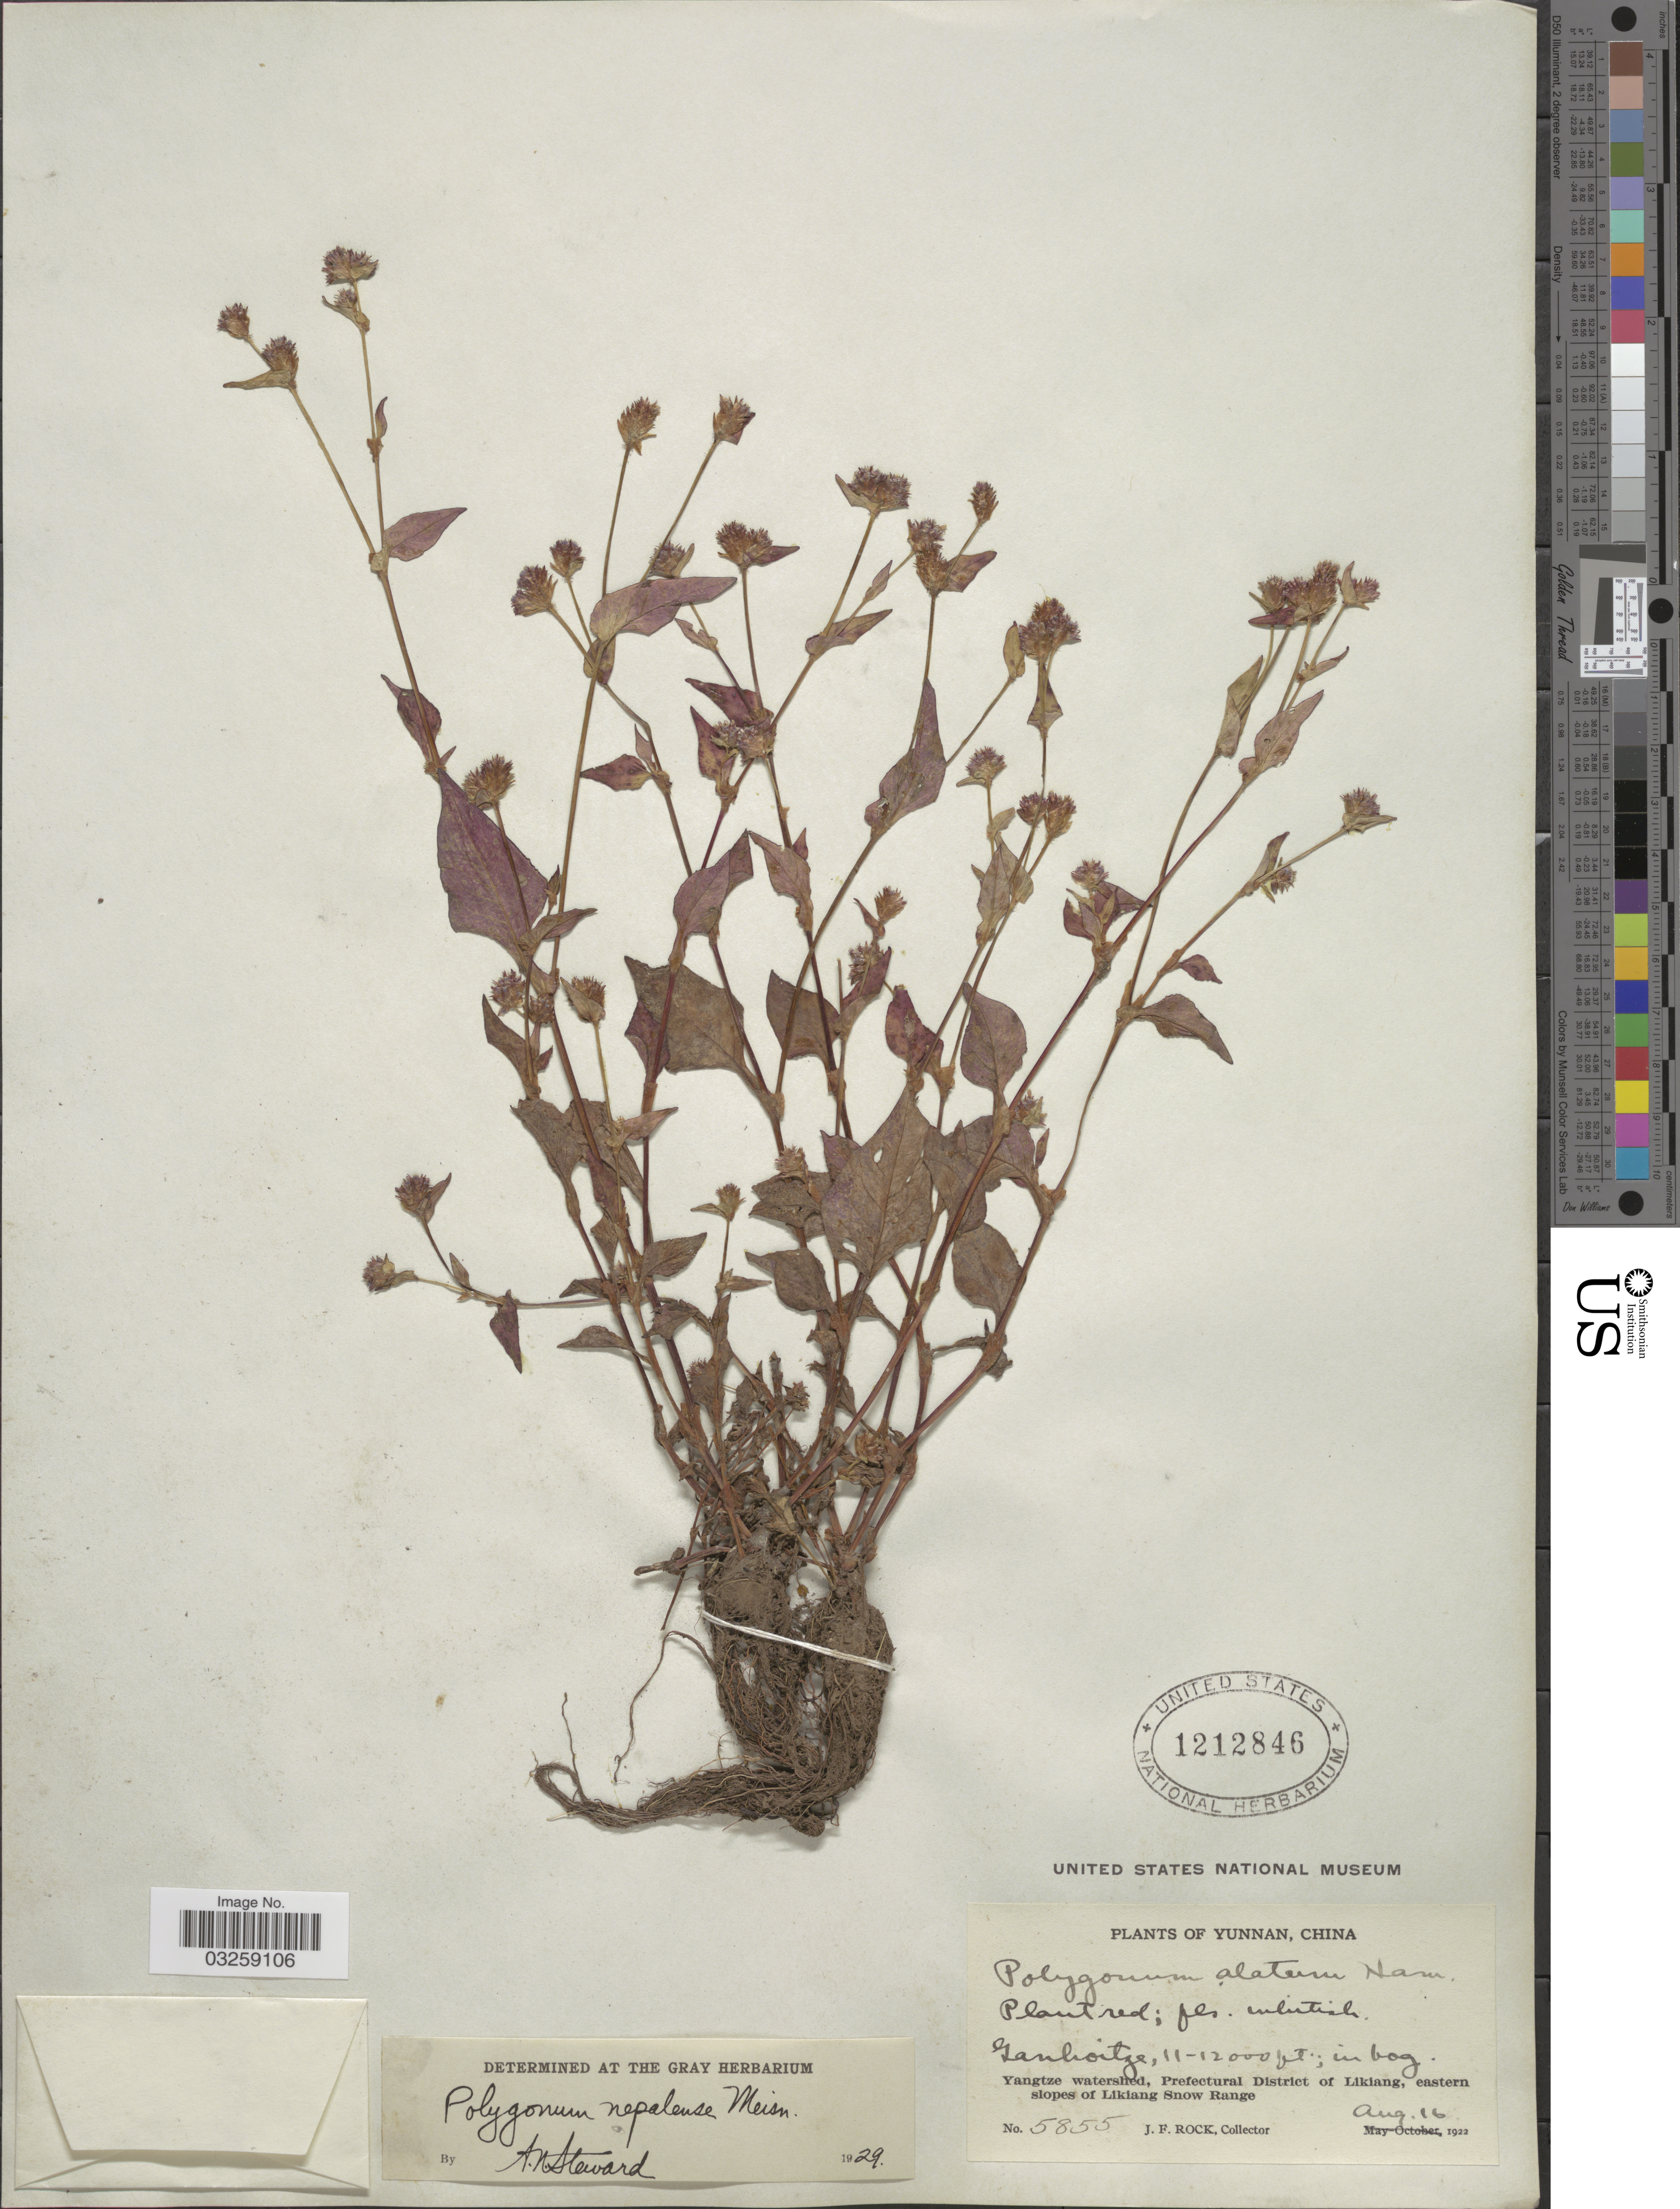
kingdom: Plantae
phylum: Tracheophyta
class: Magnoliopsida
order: Caryophyllales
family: Polygonaceae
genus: Polygonum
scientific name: Polygonum nepalense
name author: Meisn.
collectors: J. Rock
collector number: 5855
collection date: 1922-08-16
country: China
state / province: Yunnan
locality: Yanhaitze. Yangtze watershed, Prefectural District of Likiang, eastern slopes of Likiang Snow Range.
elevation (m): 3353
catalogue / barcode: US 1212846